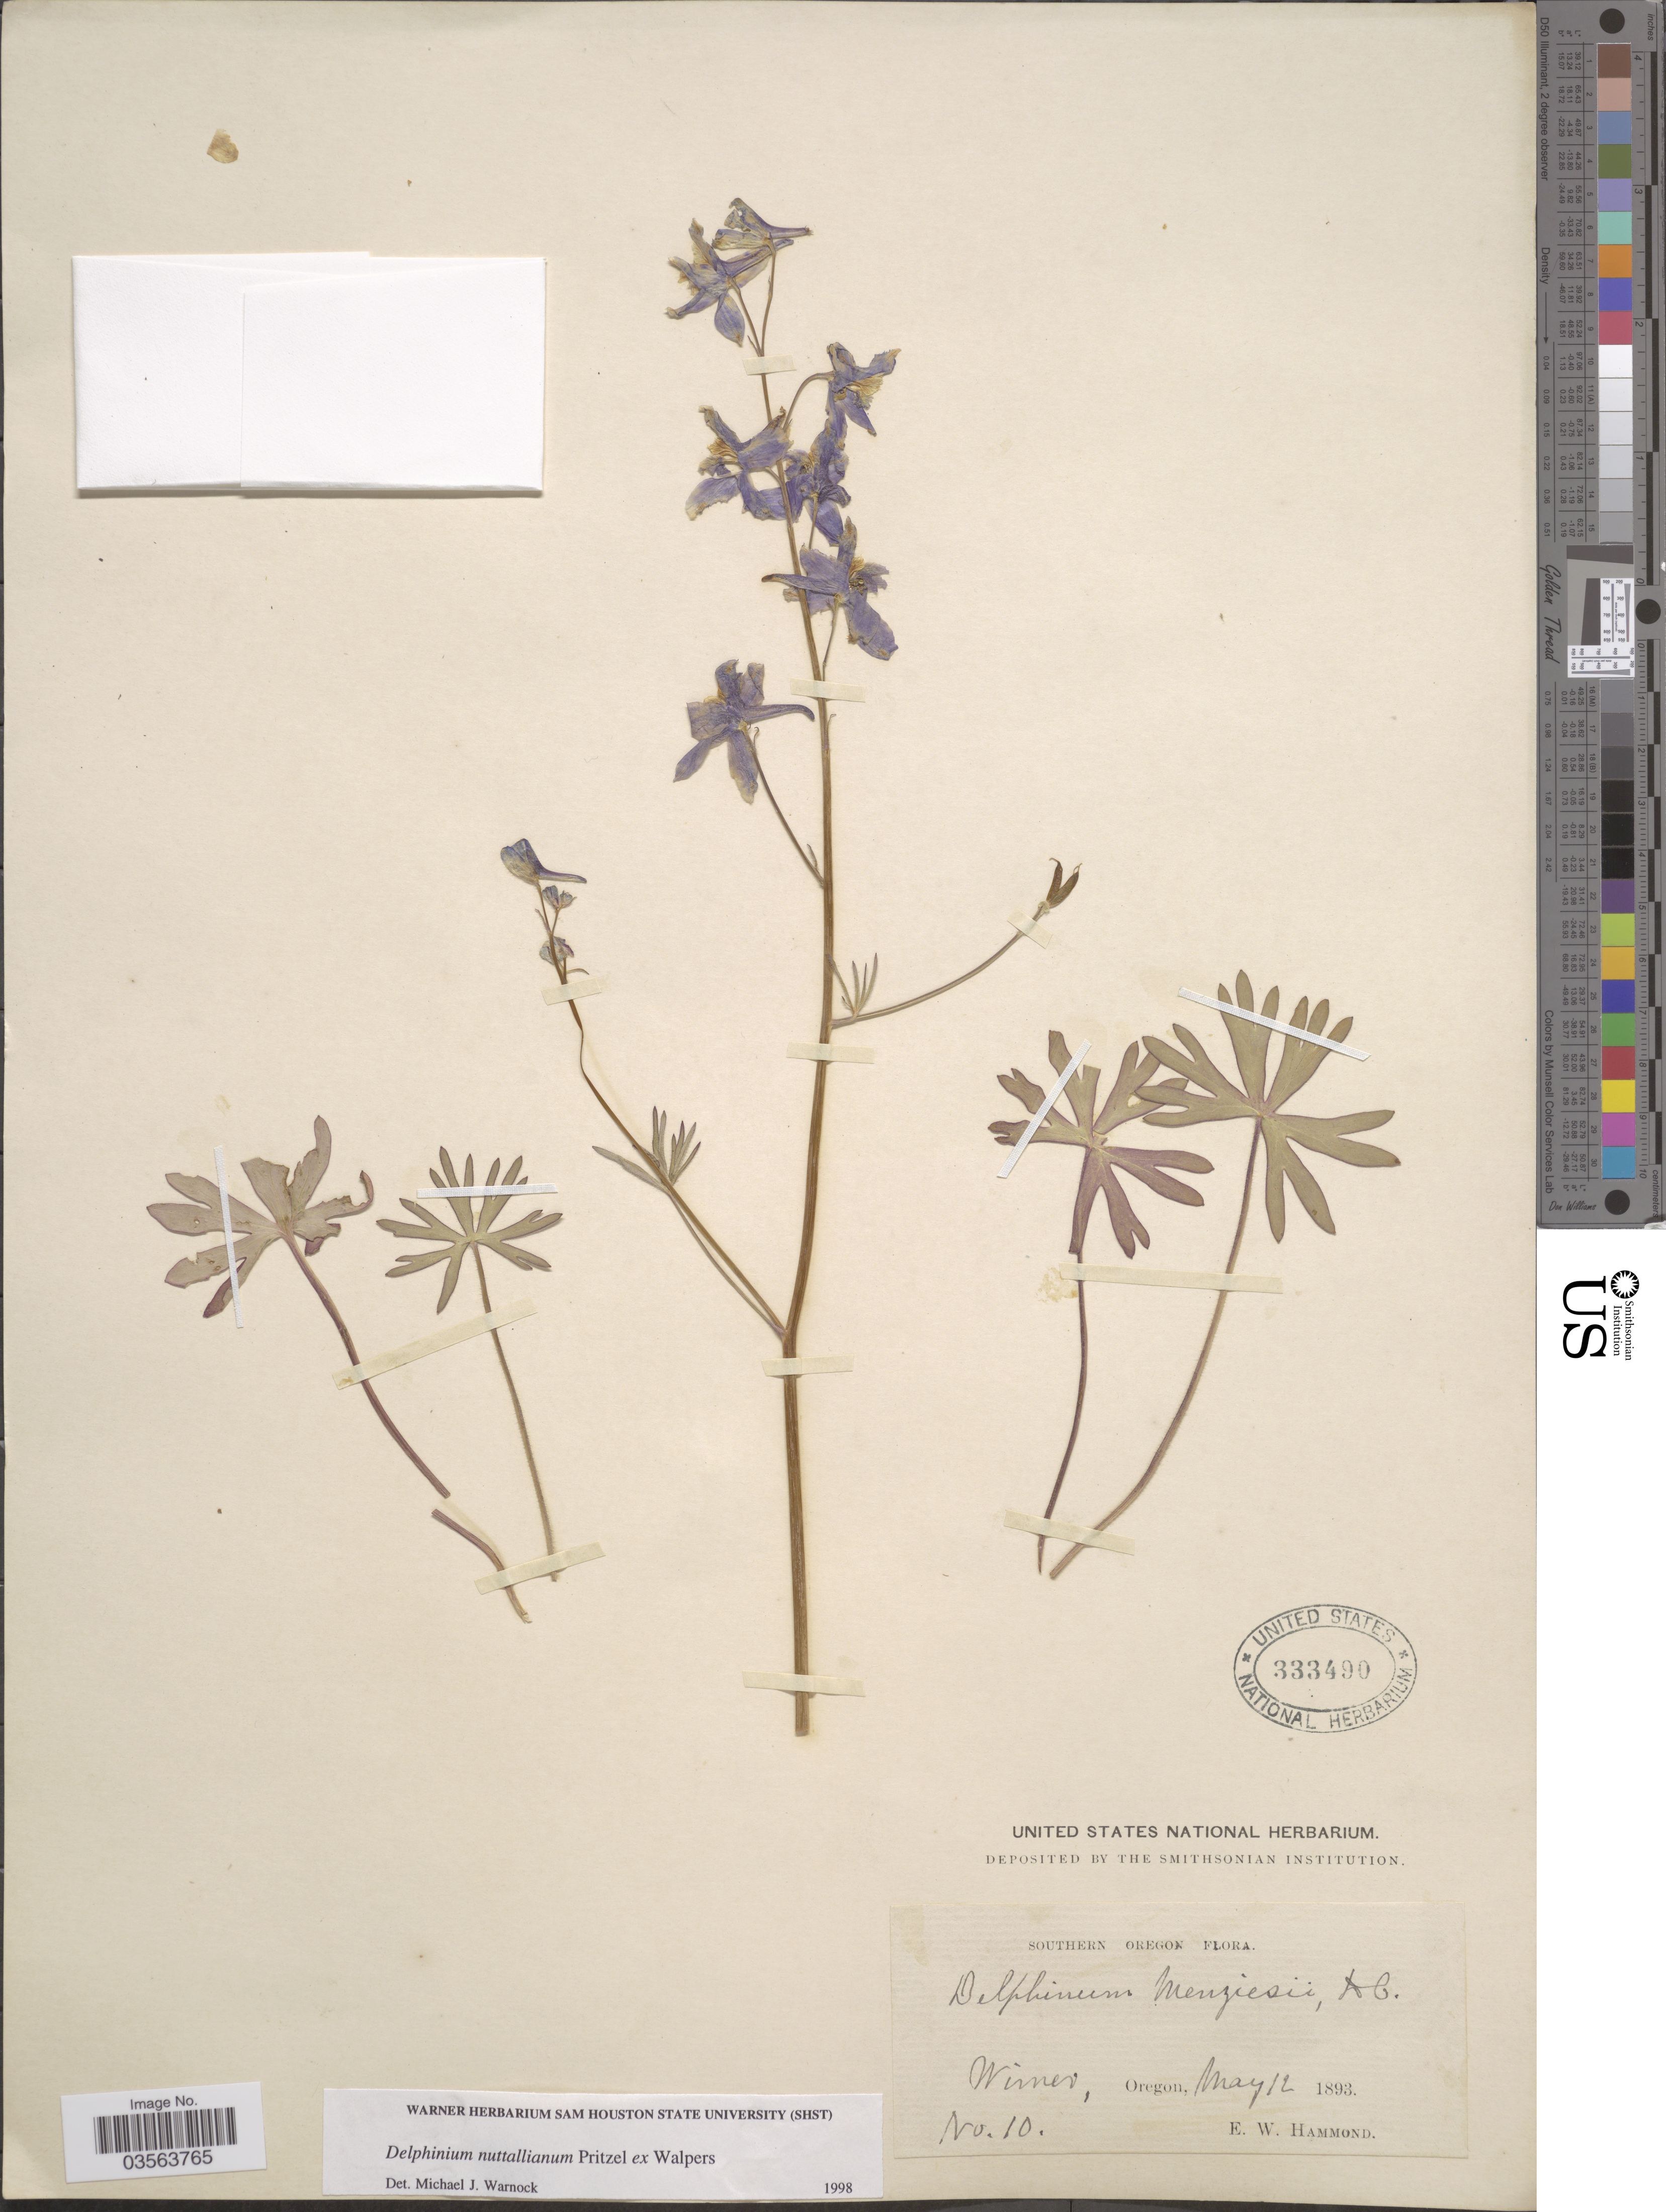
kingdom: Plantae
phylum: Tracheophyta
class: Magnoliopsida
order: Ranunculales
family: Ranunculaceae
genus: Delphinium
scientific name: Delphinium nuttallianum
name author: E. Pritz. ex Walpers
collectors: E. Hammond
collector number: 10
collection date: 1893-05-12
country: United States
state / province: Oregon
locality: Southern Oregon. Wimer.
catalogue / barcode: US 333490